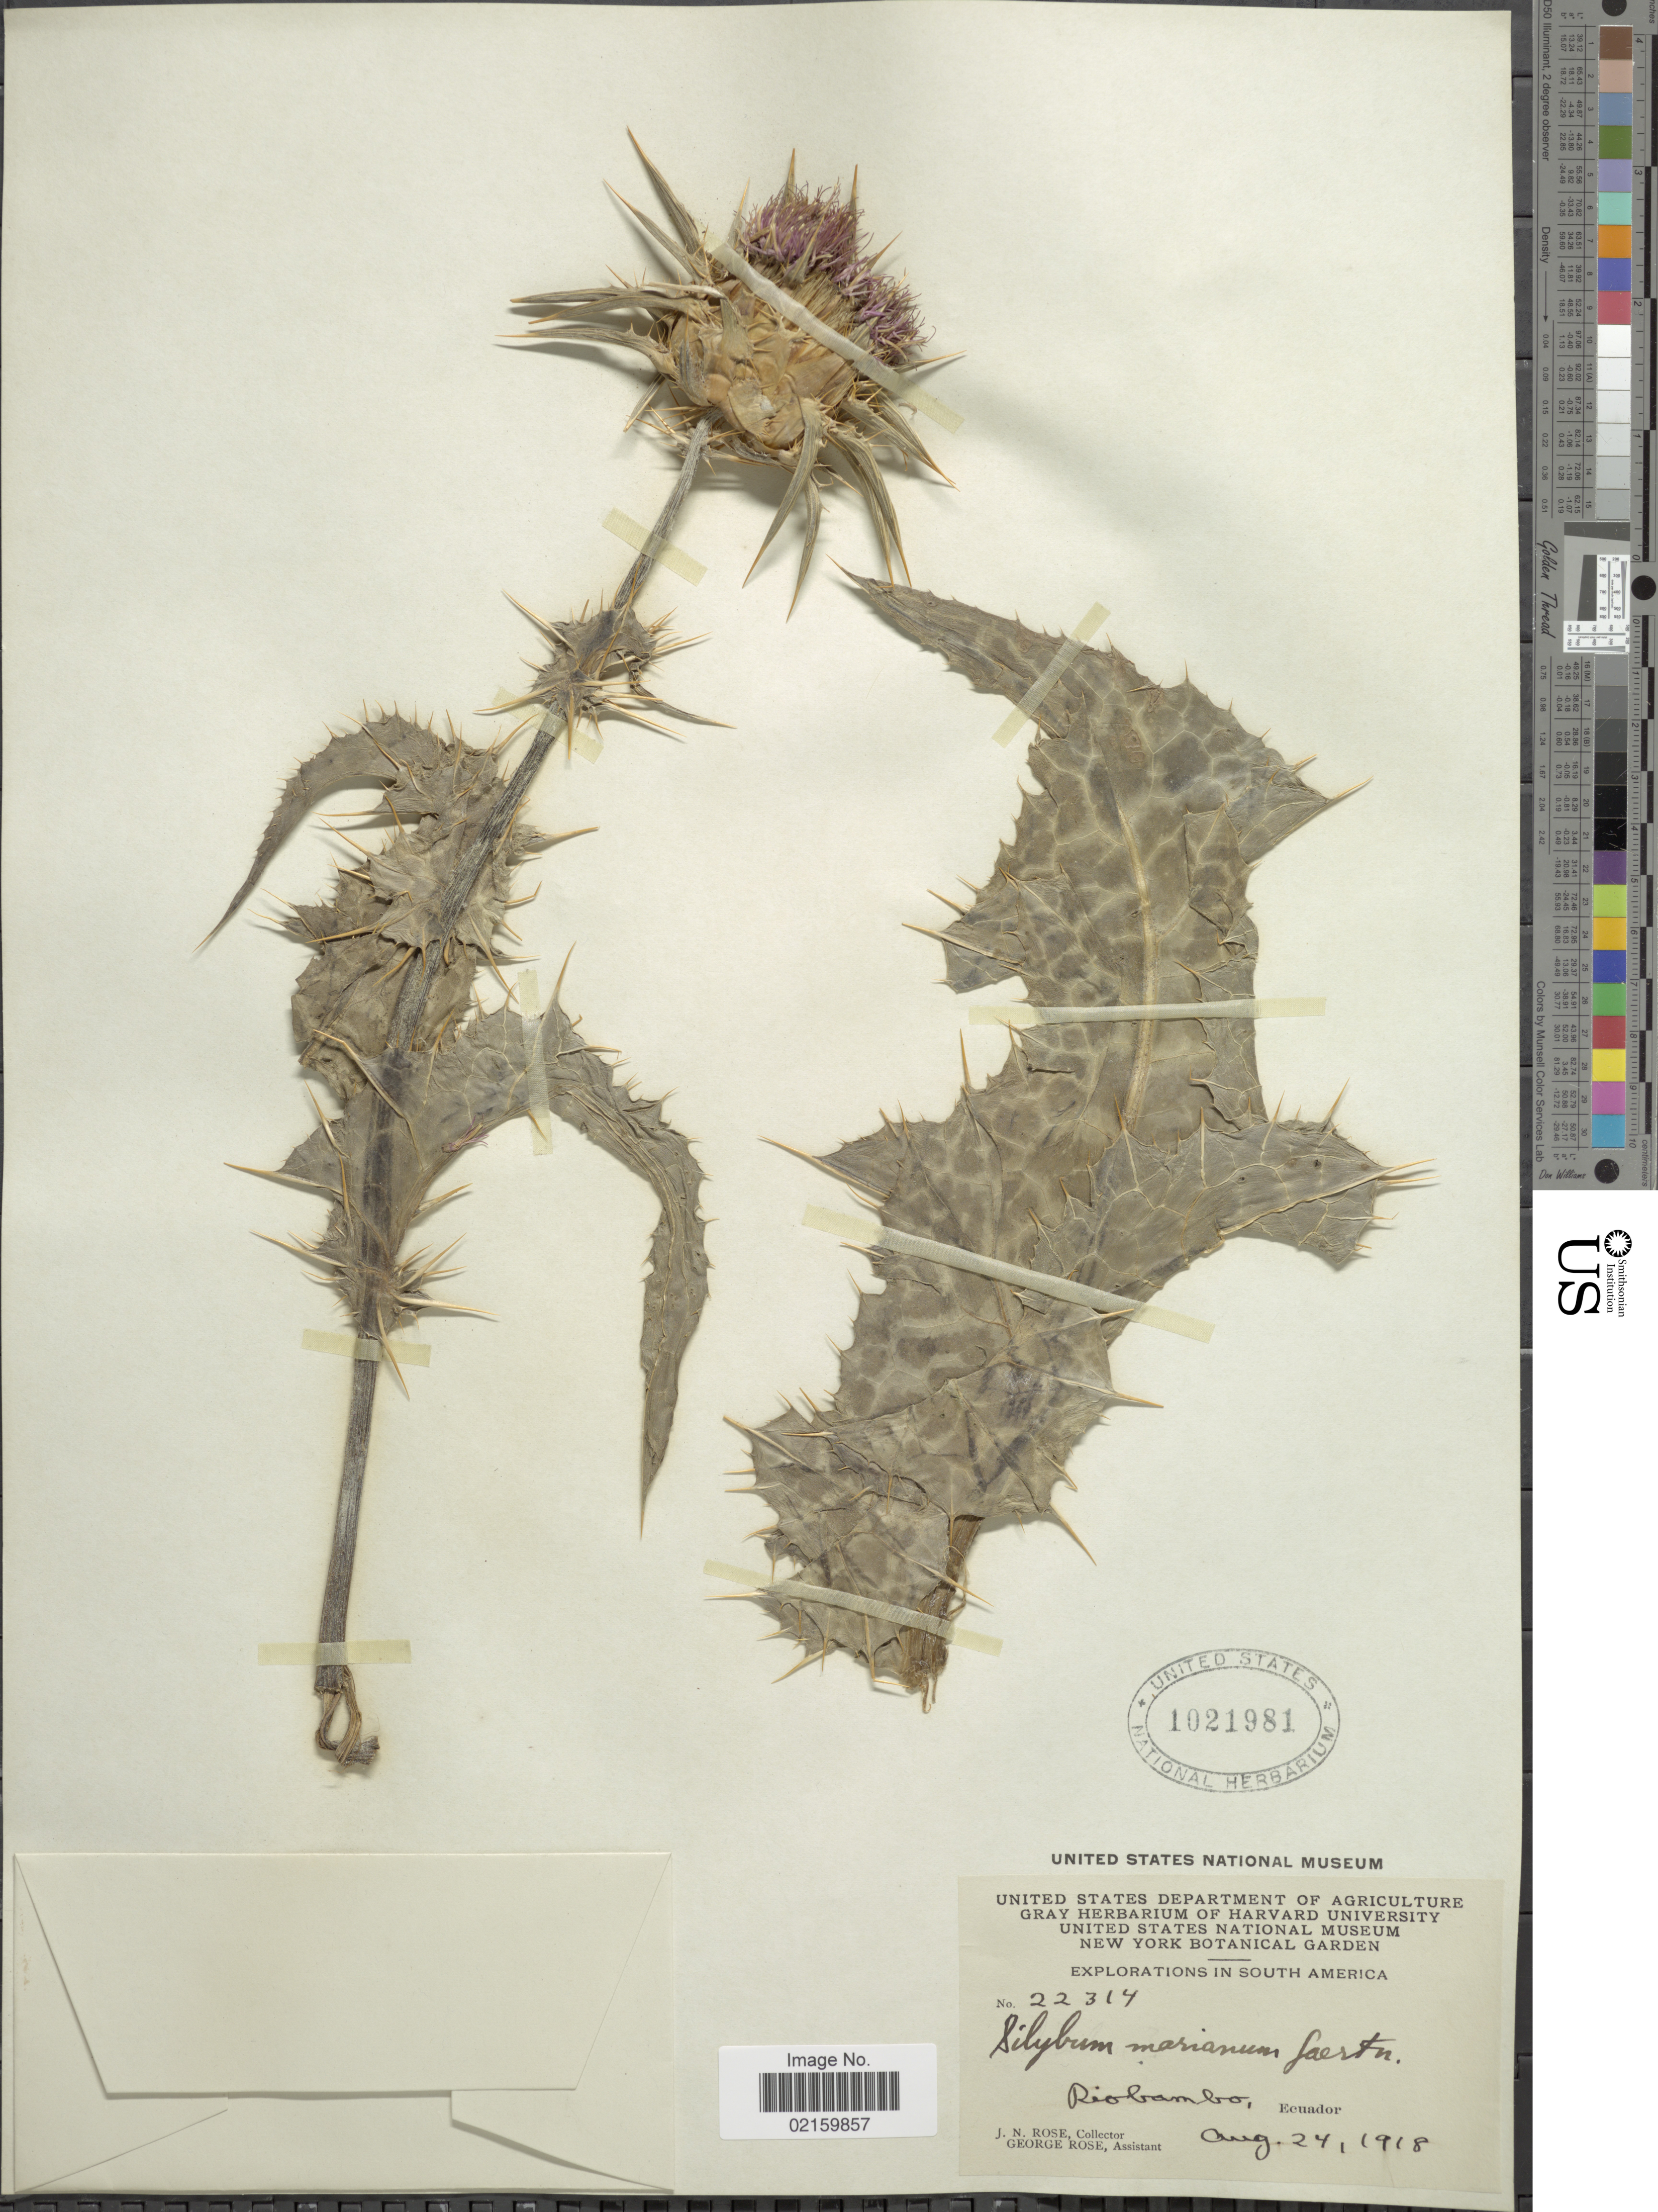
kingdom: Plantae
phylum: Tracheophyta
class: Magnoliopsida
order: Asterales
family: Asteraceae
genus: Silybum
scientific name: Silybum marianum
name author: (L.) Gaertn.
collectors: J. N. Rose & G. Rose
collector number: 22314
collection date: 1918-08-24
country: Ecuador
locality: Riobamba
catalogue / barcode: US 1021981